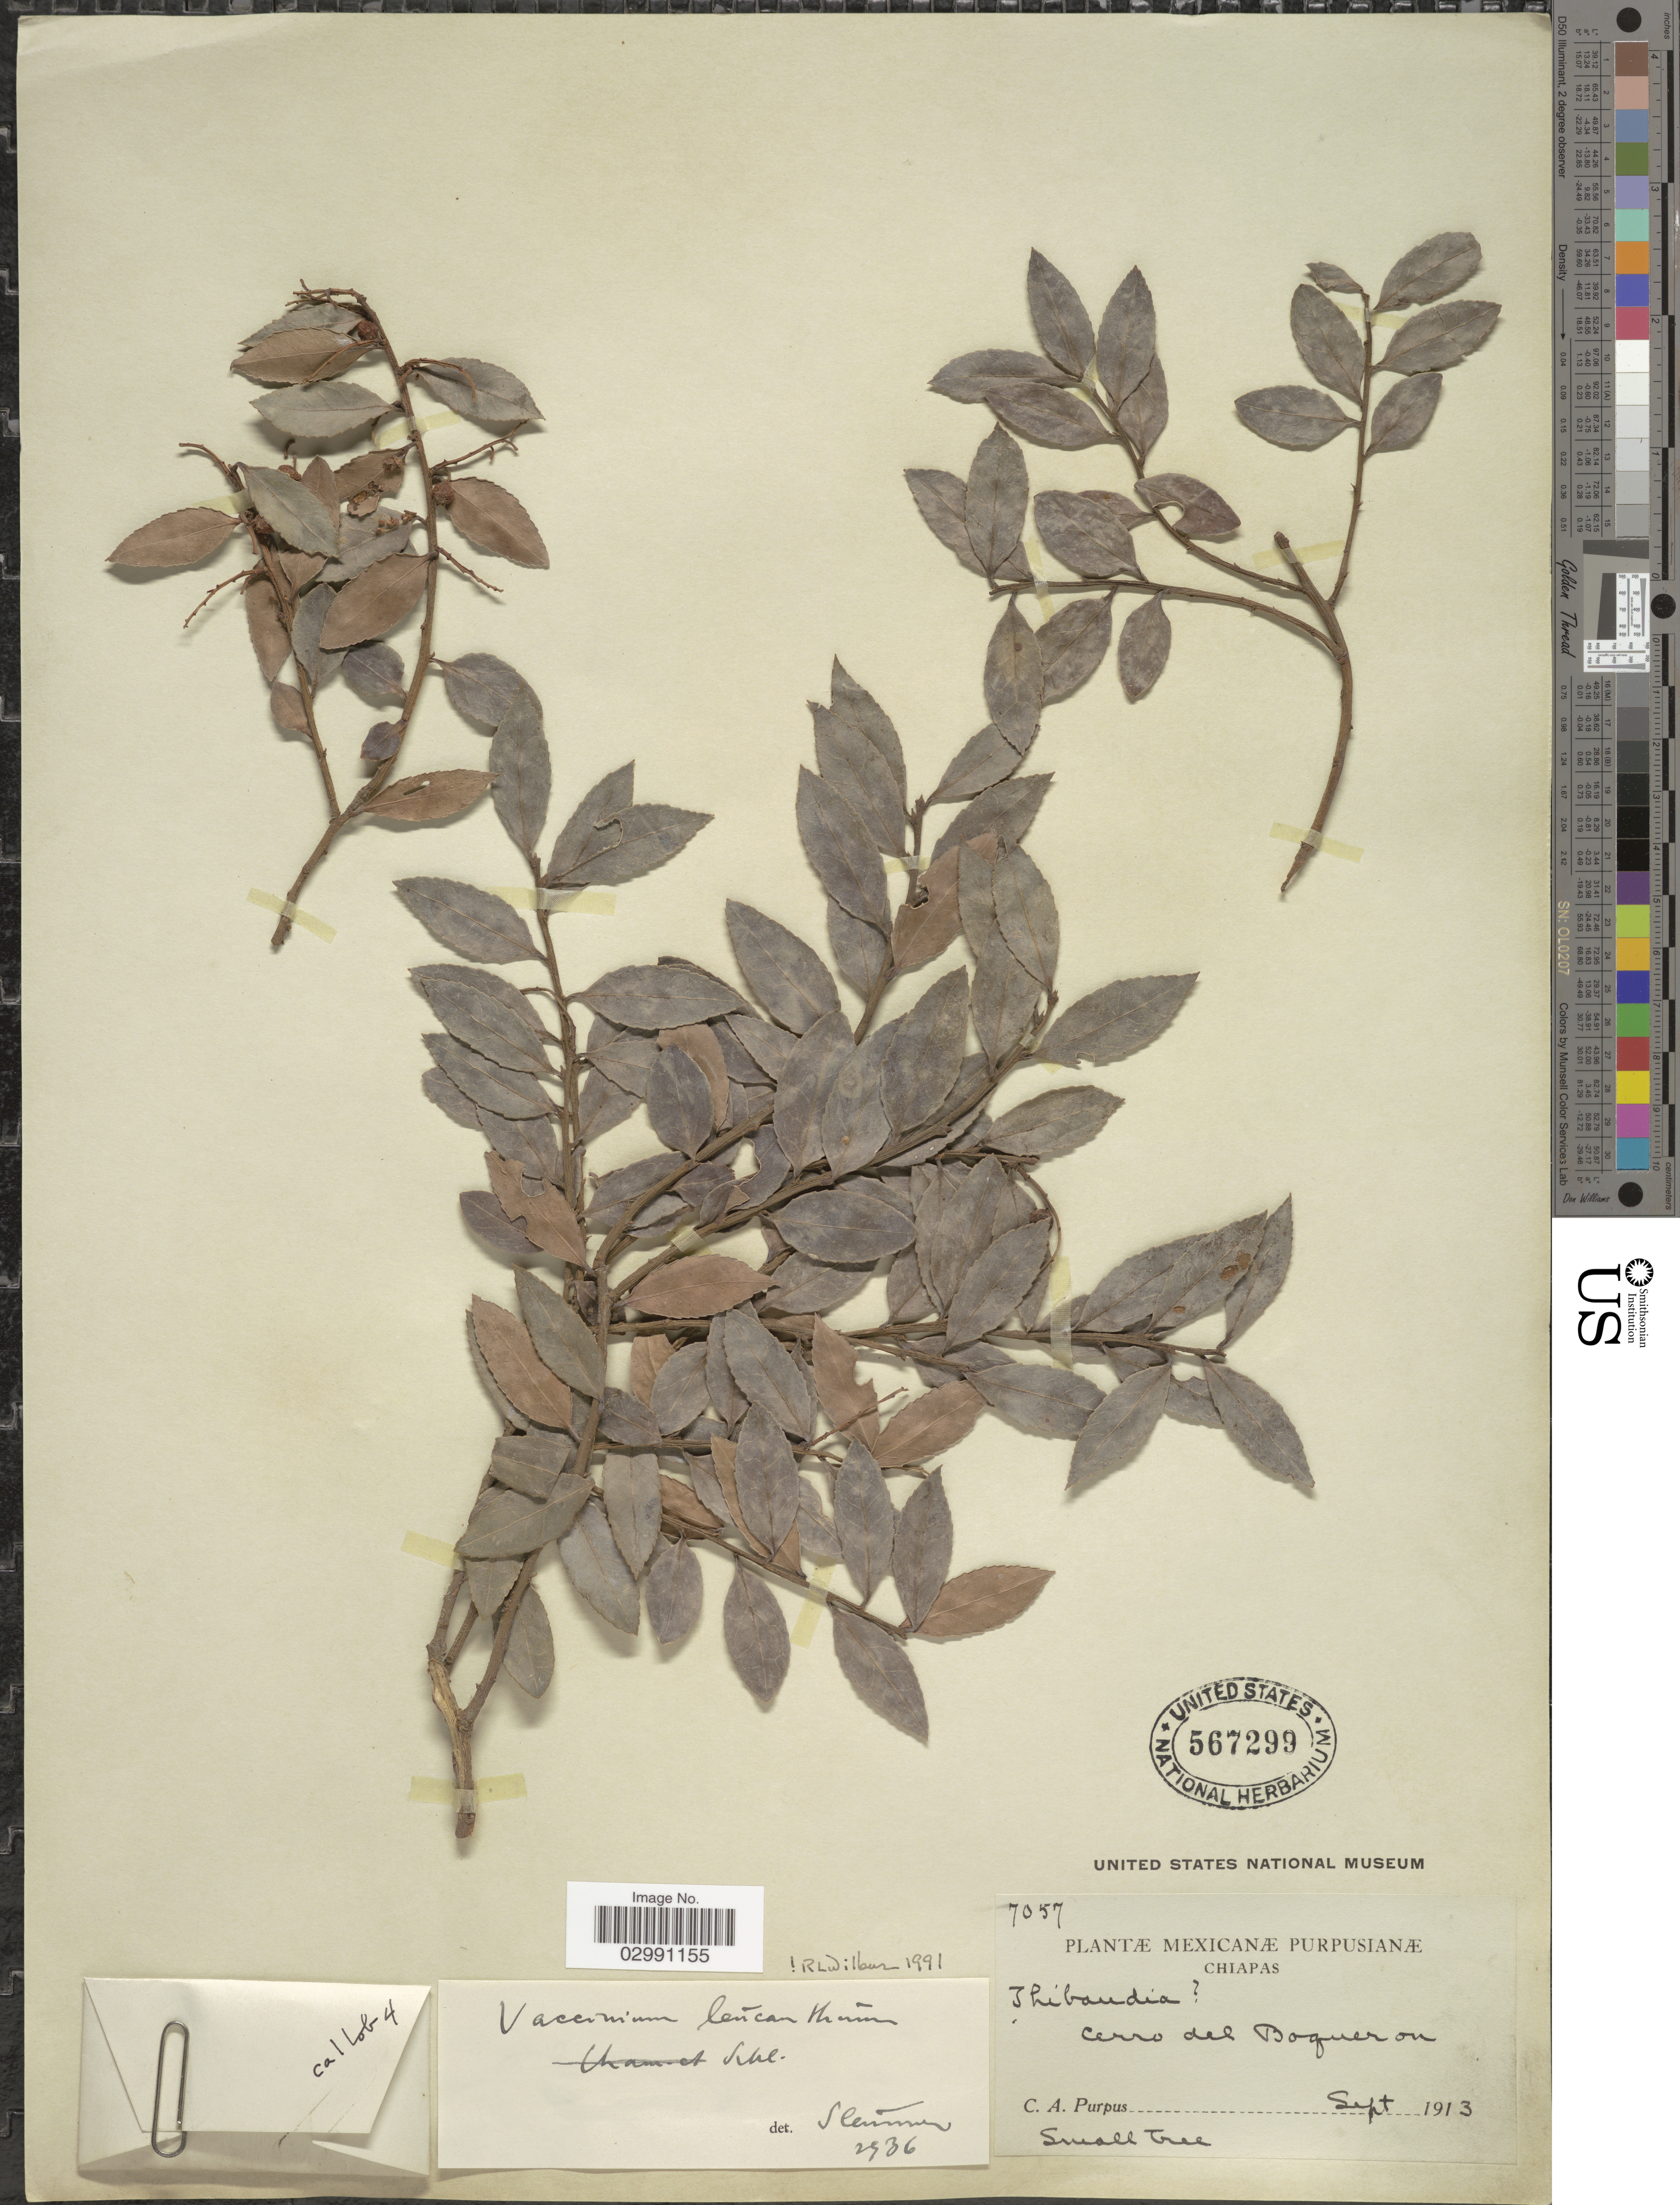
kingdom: Plantae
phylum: Tracheophyta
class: Magnoliopsida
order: Ericales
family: Ericaceae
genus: Vaccinium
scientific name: Vaccinium leucanthum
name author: Schltdl.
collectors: C. A. Purpus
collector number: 7057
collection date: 1913-09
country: Mexico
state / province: Chiapas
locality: Cerro del Boqueron.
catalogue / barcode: US 567299